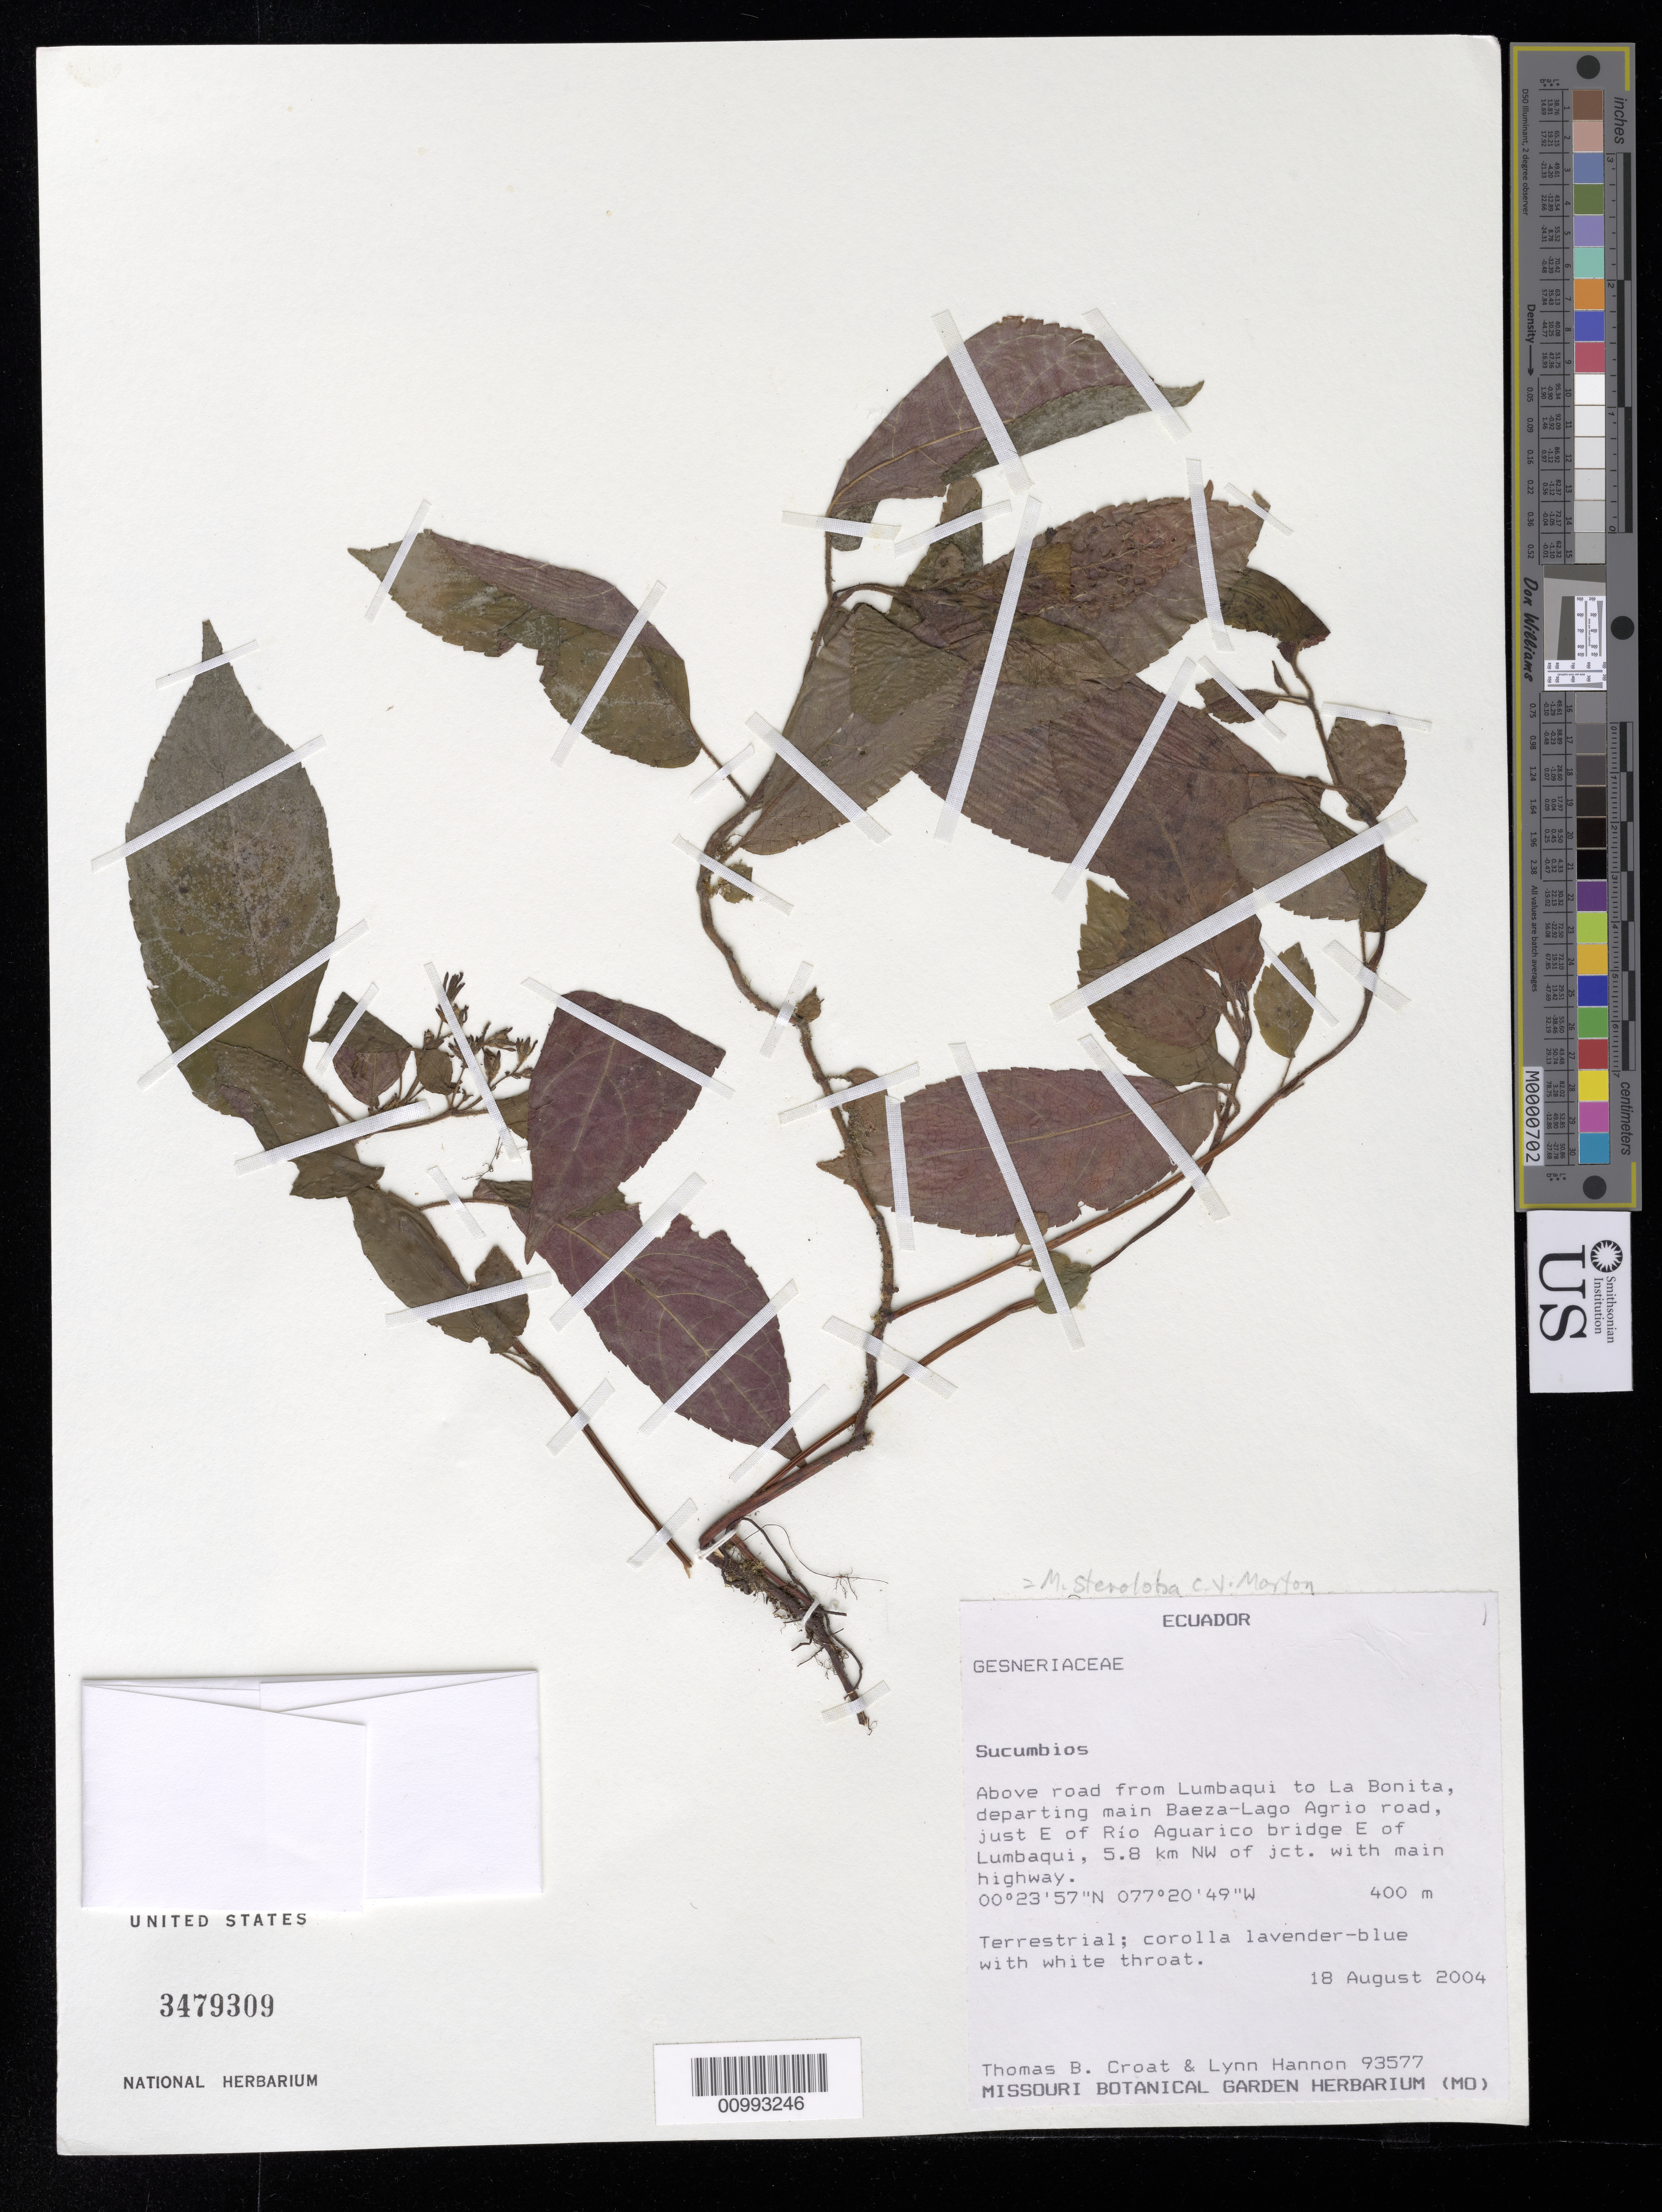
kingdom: Plantae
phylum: Tracheophyta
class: Magnoliopsida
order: Lamiales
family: Gesneriaceae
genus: Monopyle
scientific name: Monopyle sp.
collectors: T. B. Croat & L. Hannon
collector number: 93577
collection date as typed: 18 Aug 2004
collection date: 2004-08-18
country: Ecuador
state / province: Sucumbíos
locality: Above road from Lumbaqui to La Bonita, departing main Baeza-Lago Agio road, just E of Río Aguarico bridge E of Lumbaqui, 5.8 km NW of jct. with main highway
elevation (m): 400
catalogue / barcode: US 3479309